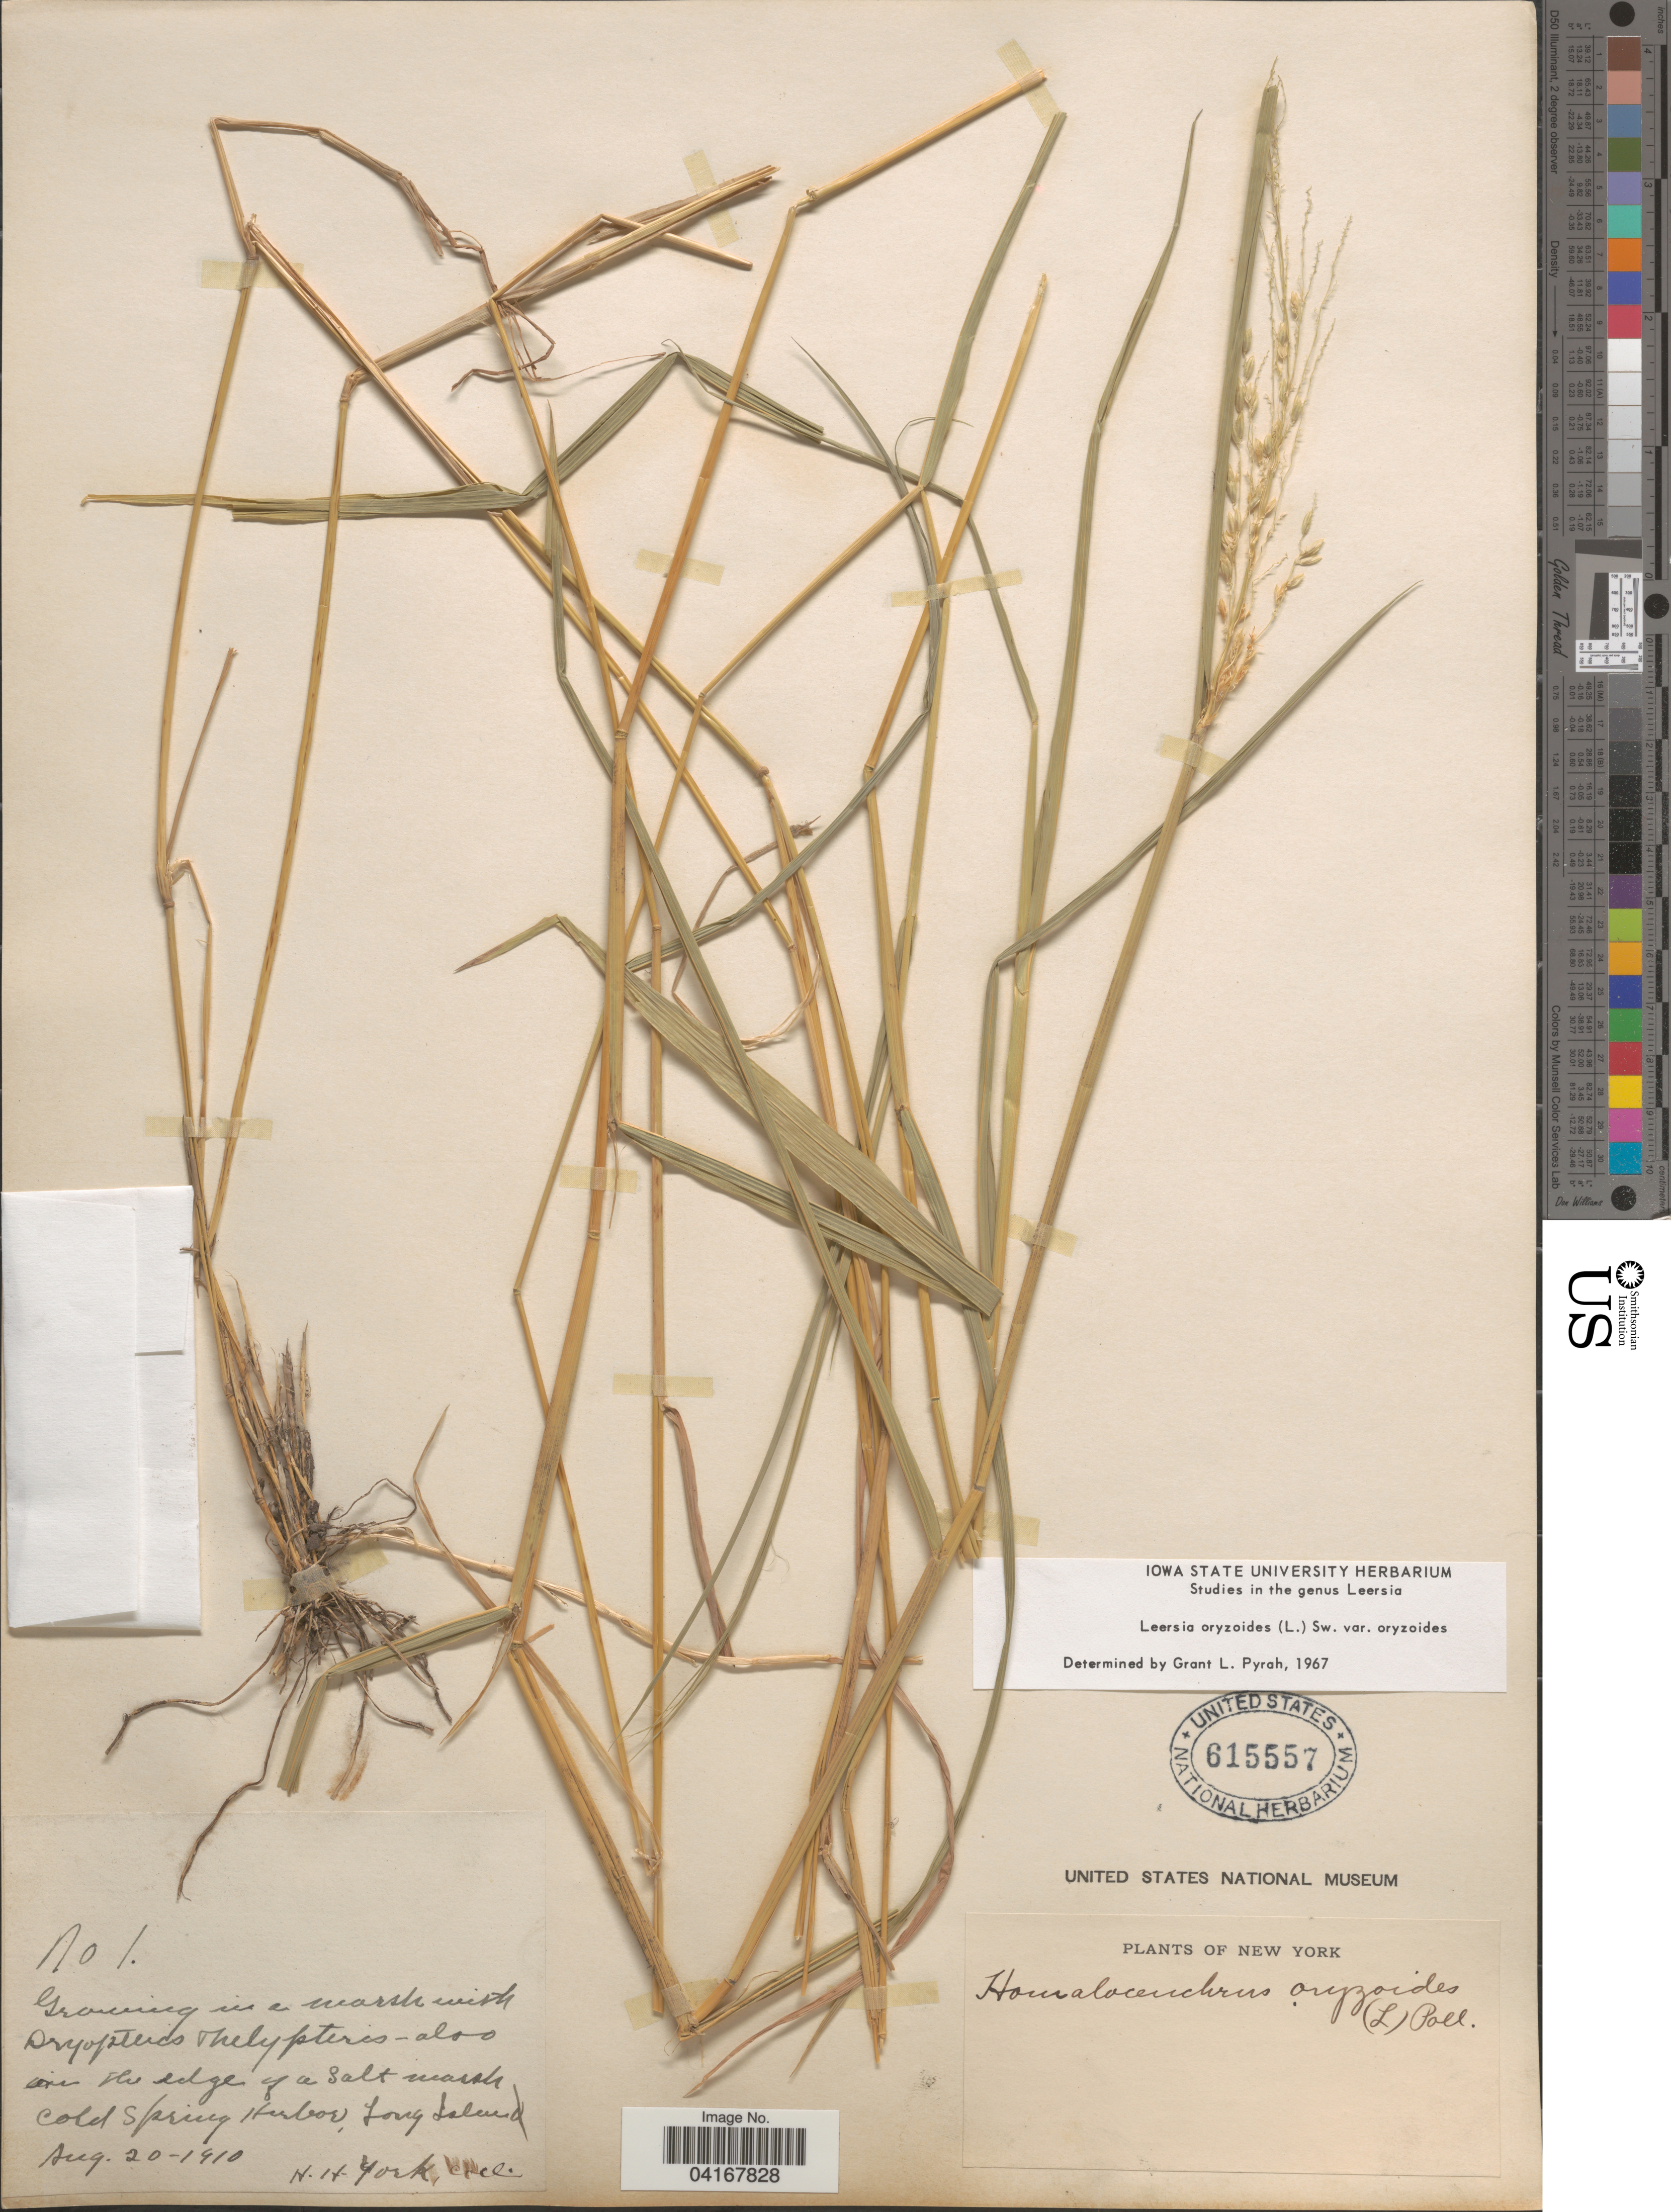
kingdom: Plantae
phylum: Tracheophyta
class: Liliopsida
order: Poales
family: Poaceae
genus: Leersia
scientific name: Leersia oryzoides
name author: (L.) Sw.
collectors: H. York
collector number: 1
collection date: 1910-08-20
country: United States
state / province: New York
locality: Cold Spring Harbor, Long Island.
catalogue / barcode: US 615557